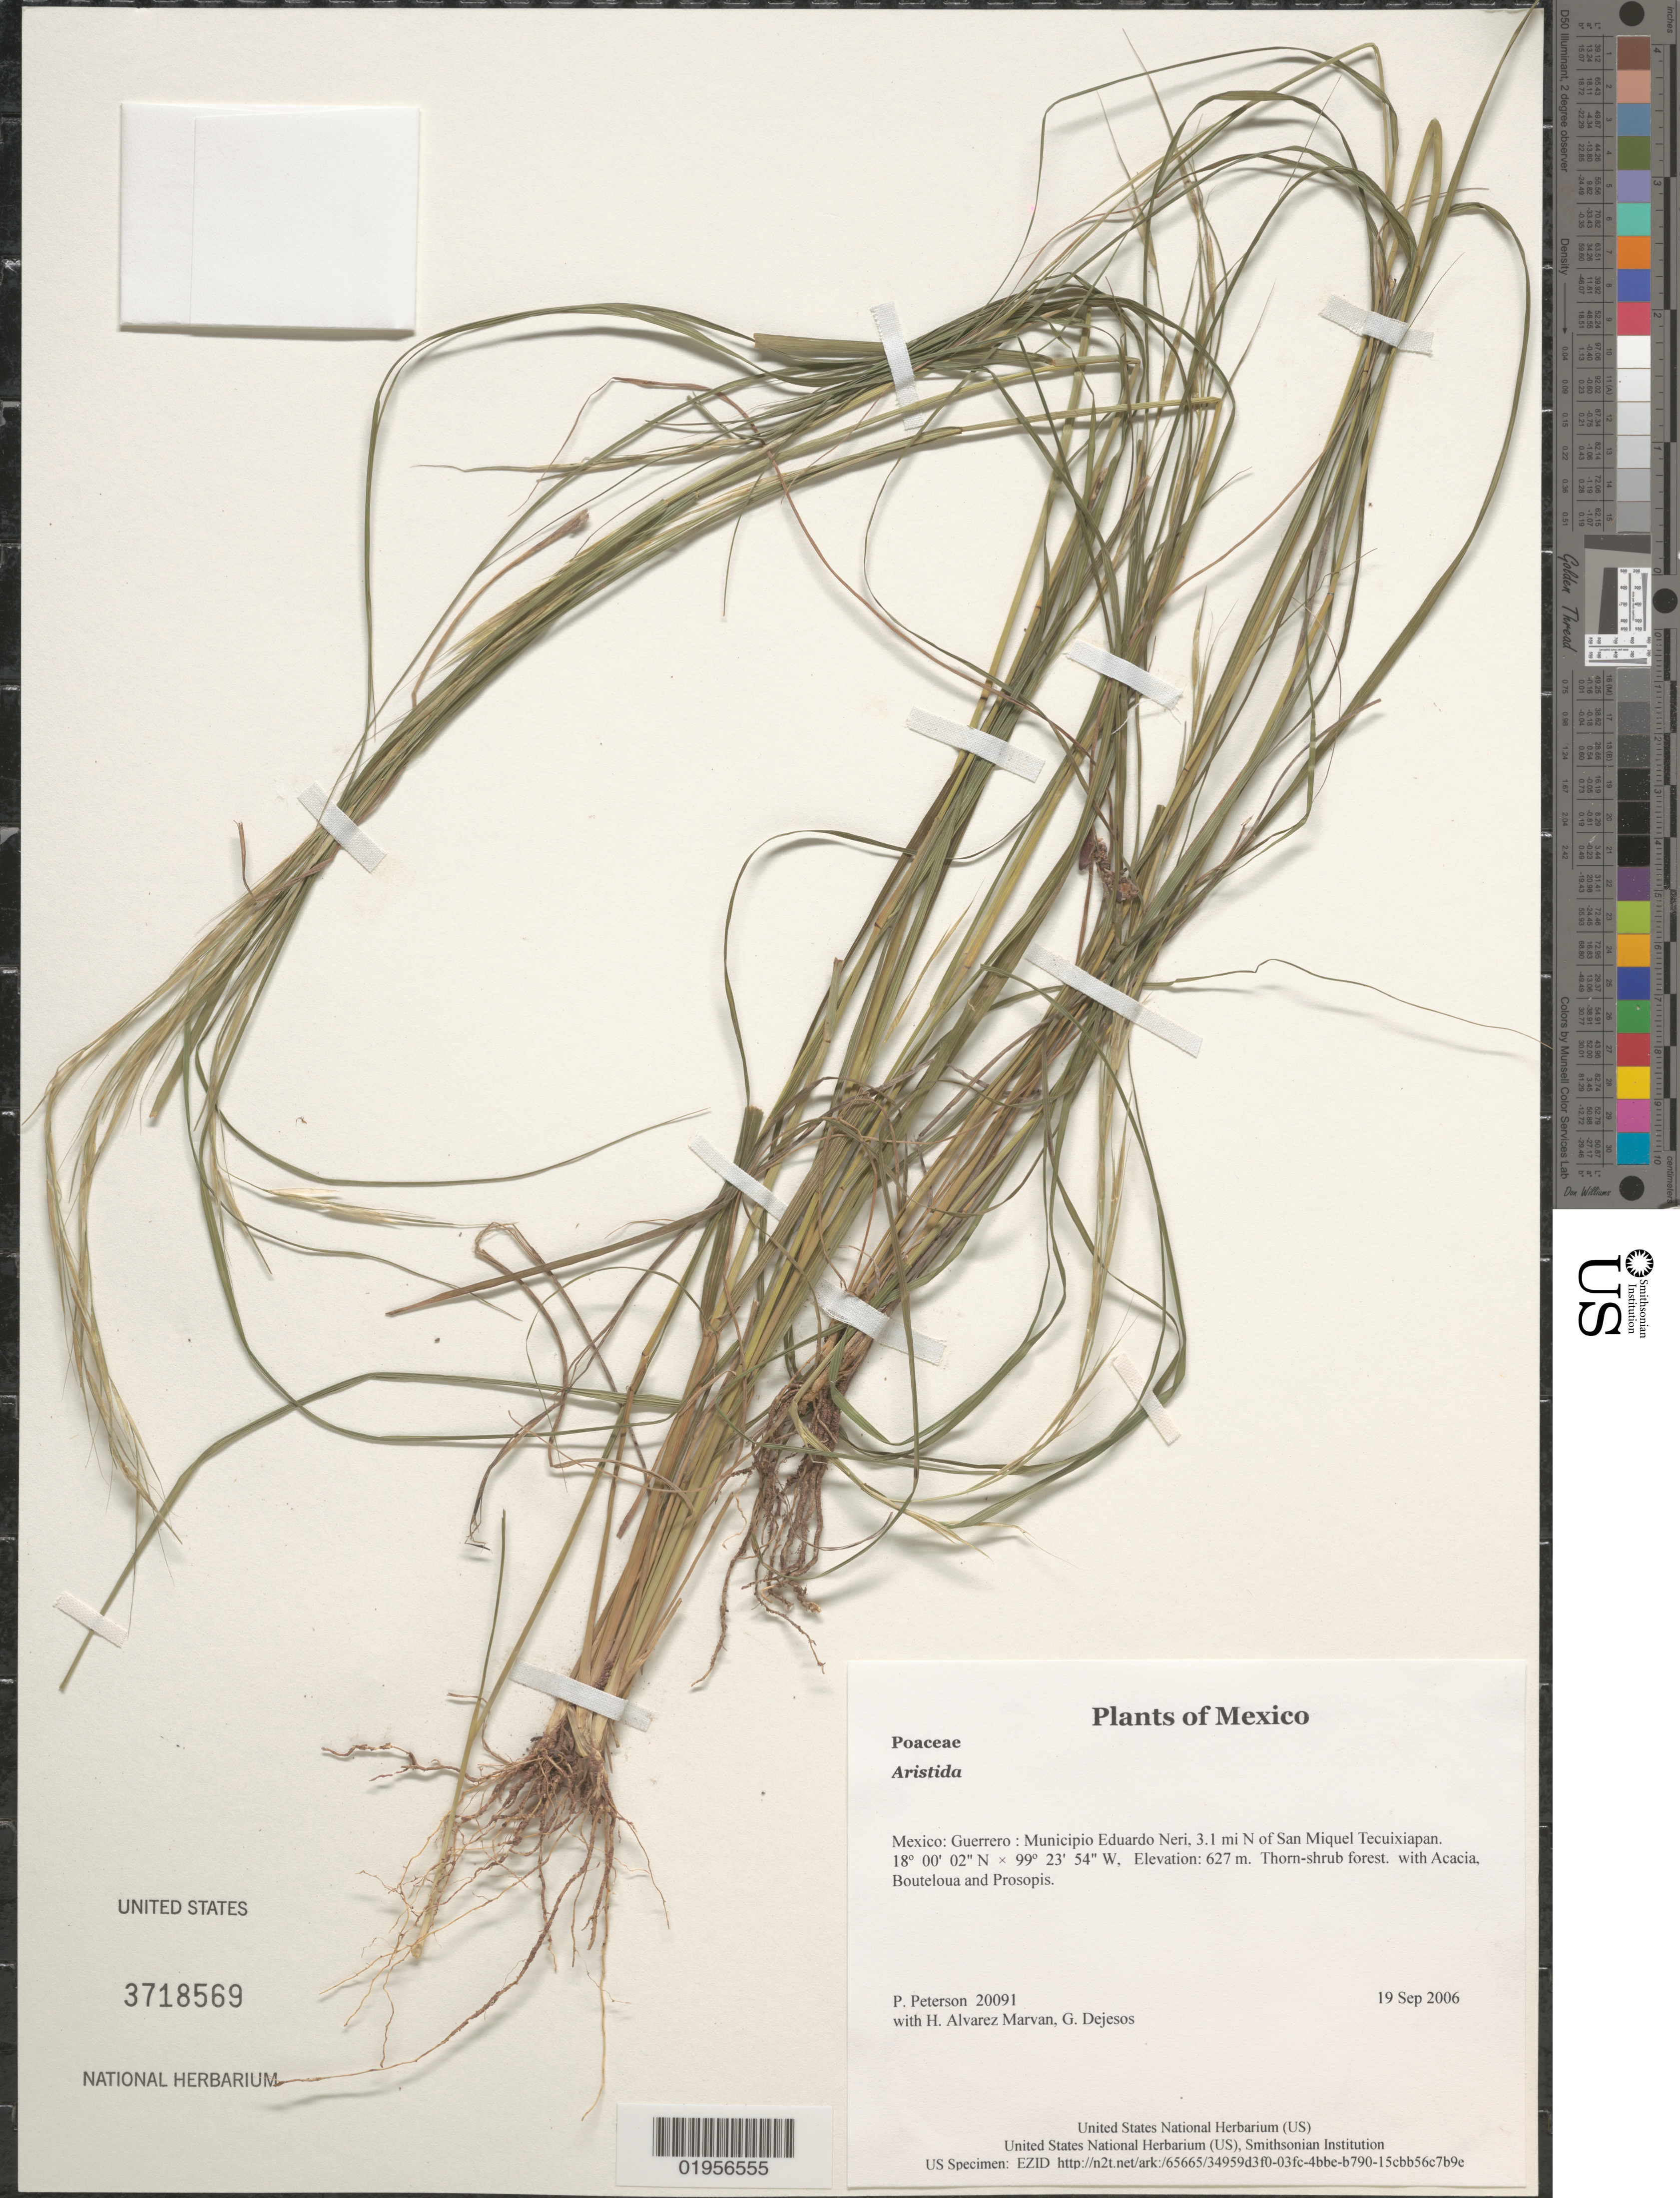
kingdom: Plantae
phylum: Tracheophyta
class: Liliopsida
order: Poales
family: Poaceae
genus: Aristida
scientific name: Aristida sp.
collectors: P. M. Peterson, H. Alvarez Marvan & G. Dejesos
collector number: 20091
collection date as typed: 19 Sep 2006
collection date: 2006-09-19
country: Mexico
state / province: Guerrero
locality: Municipio Eduardo Neri, 3.1 mi N of San Miquel Tecuixiapan.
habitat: Thorn-shrub forest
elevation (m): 627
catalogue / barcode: US 3718569